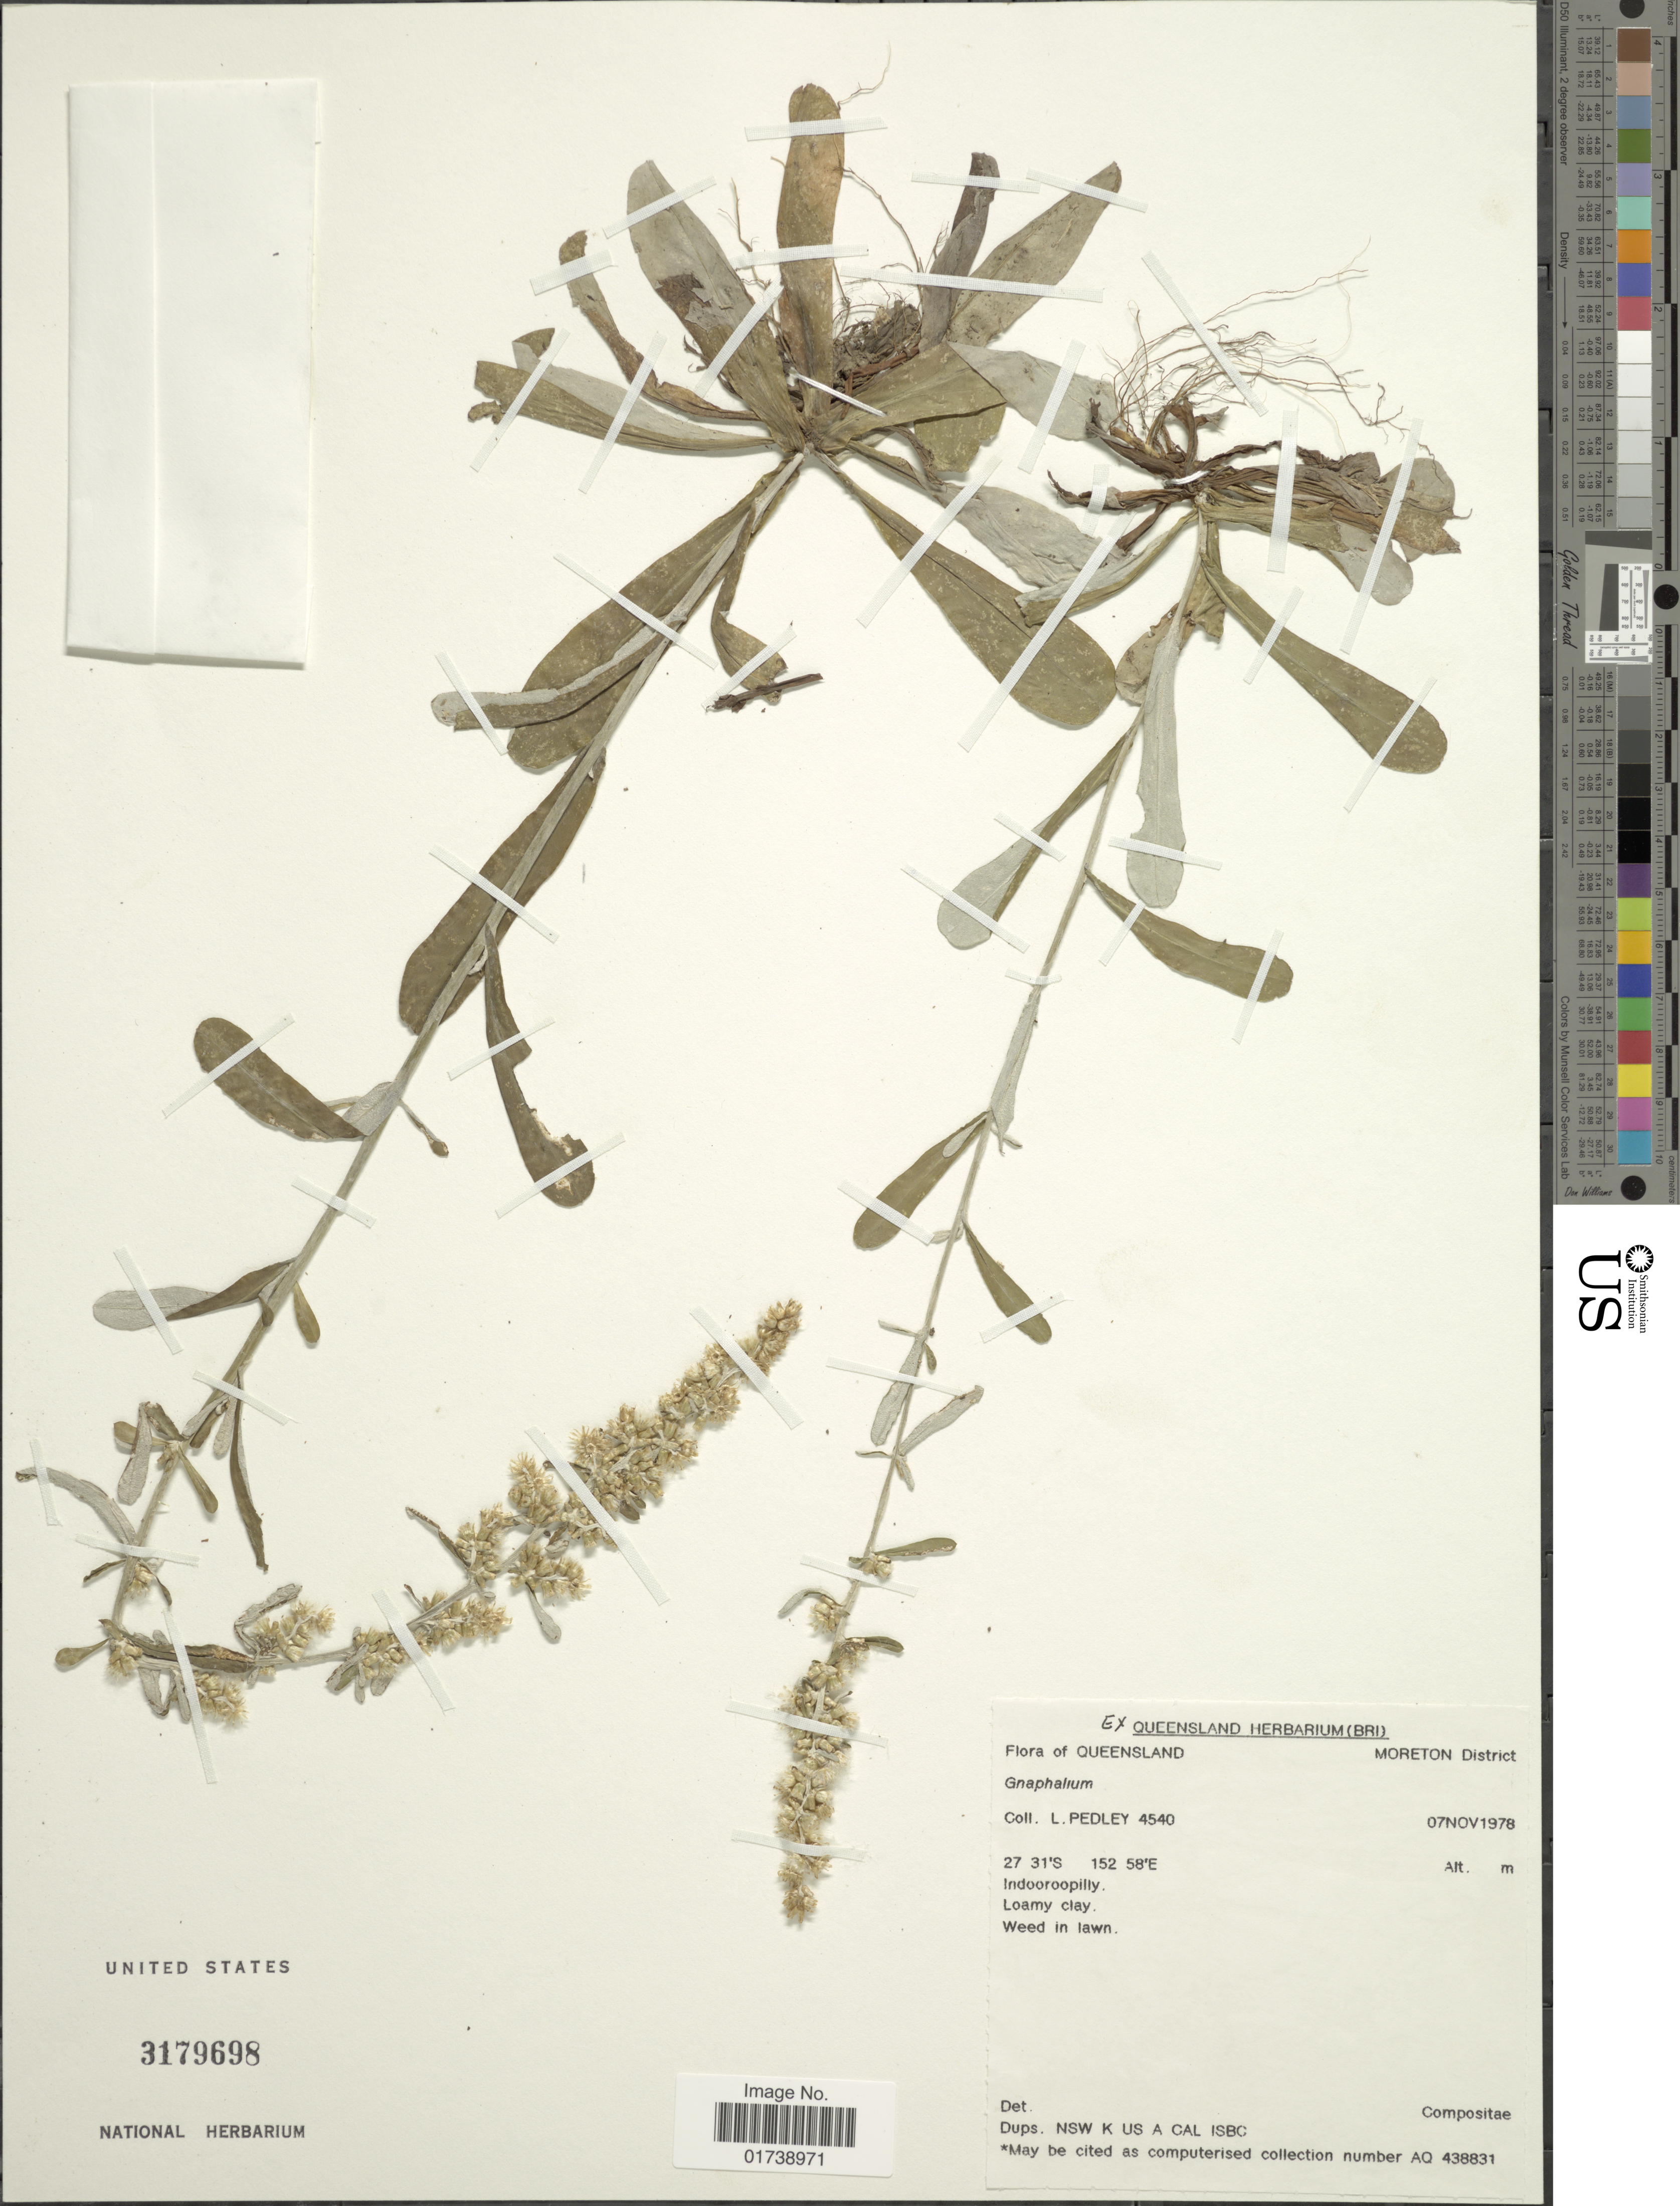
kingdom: Plantae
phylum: Tracheophyta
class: Magnoliopsida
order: Asterales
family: Asteraceae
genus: Gamochaeta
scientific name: Gamochaeta sp.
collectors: L. Pedley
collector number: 4540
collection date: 1978-11-07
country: Australia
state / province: Queensland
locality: Moreton District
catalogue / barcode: US 3179698